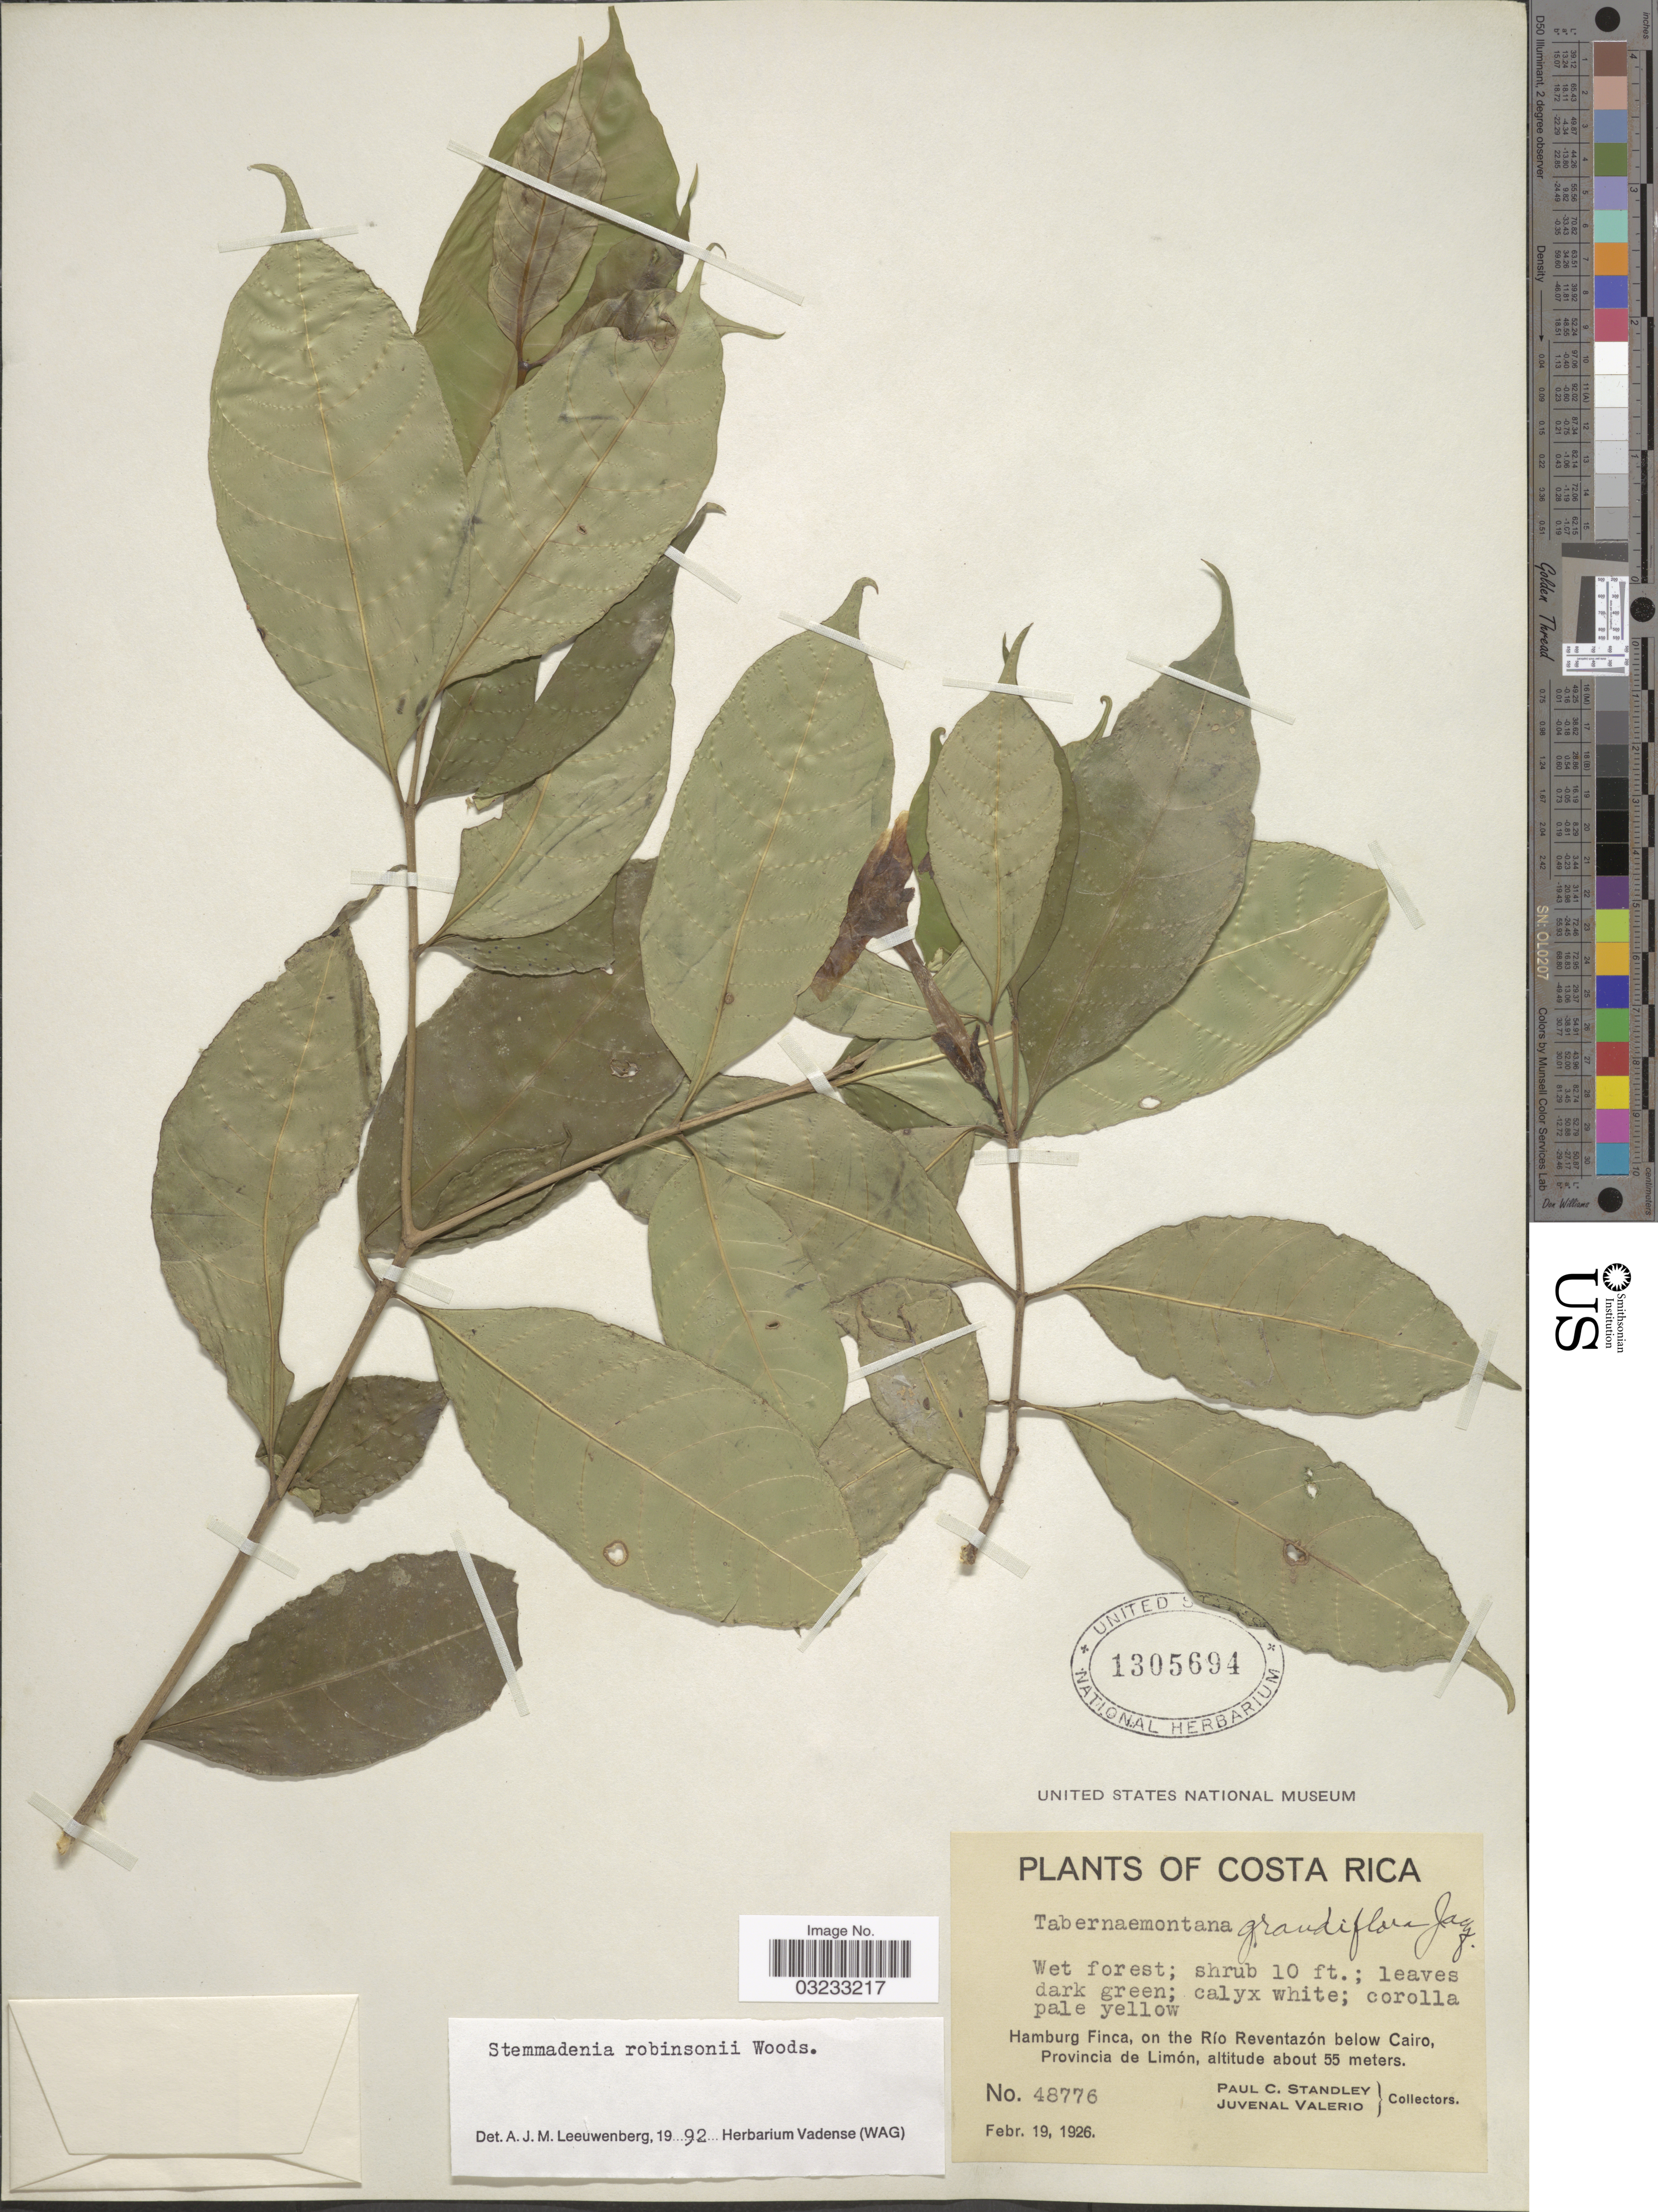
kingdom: Plantae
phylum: Tracheophyta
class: Magnoliopsida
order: Gentianales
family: Apocynaceae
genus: Stemmadenia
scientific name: Stemmadenia robinsonii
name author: Woodson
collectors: P. C. Standley & J. Valerio R.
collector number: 48776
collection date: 1926-02-19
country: Costa Rica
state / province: Limón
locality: Hamburg Finca, on the Río Reventazón below Cairo.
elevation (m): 55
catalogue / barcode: US 1305694